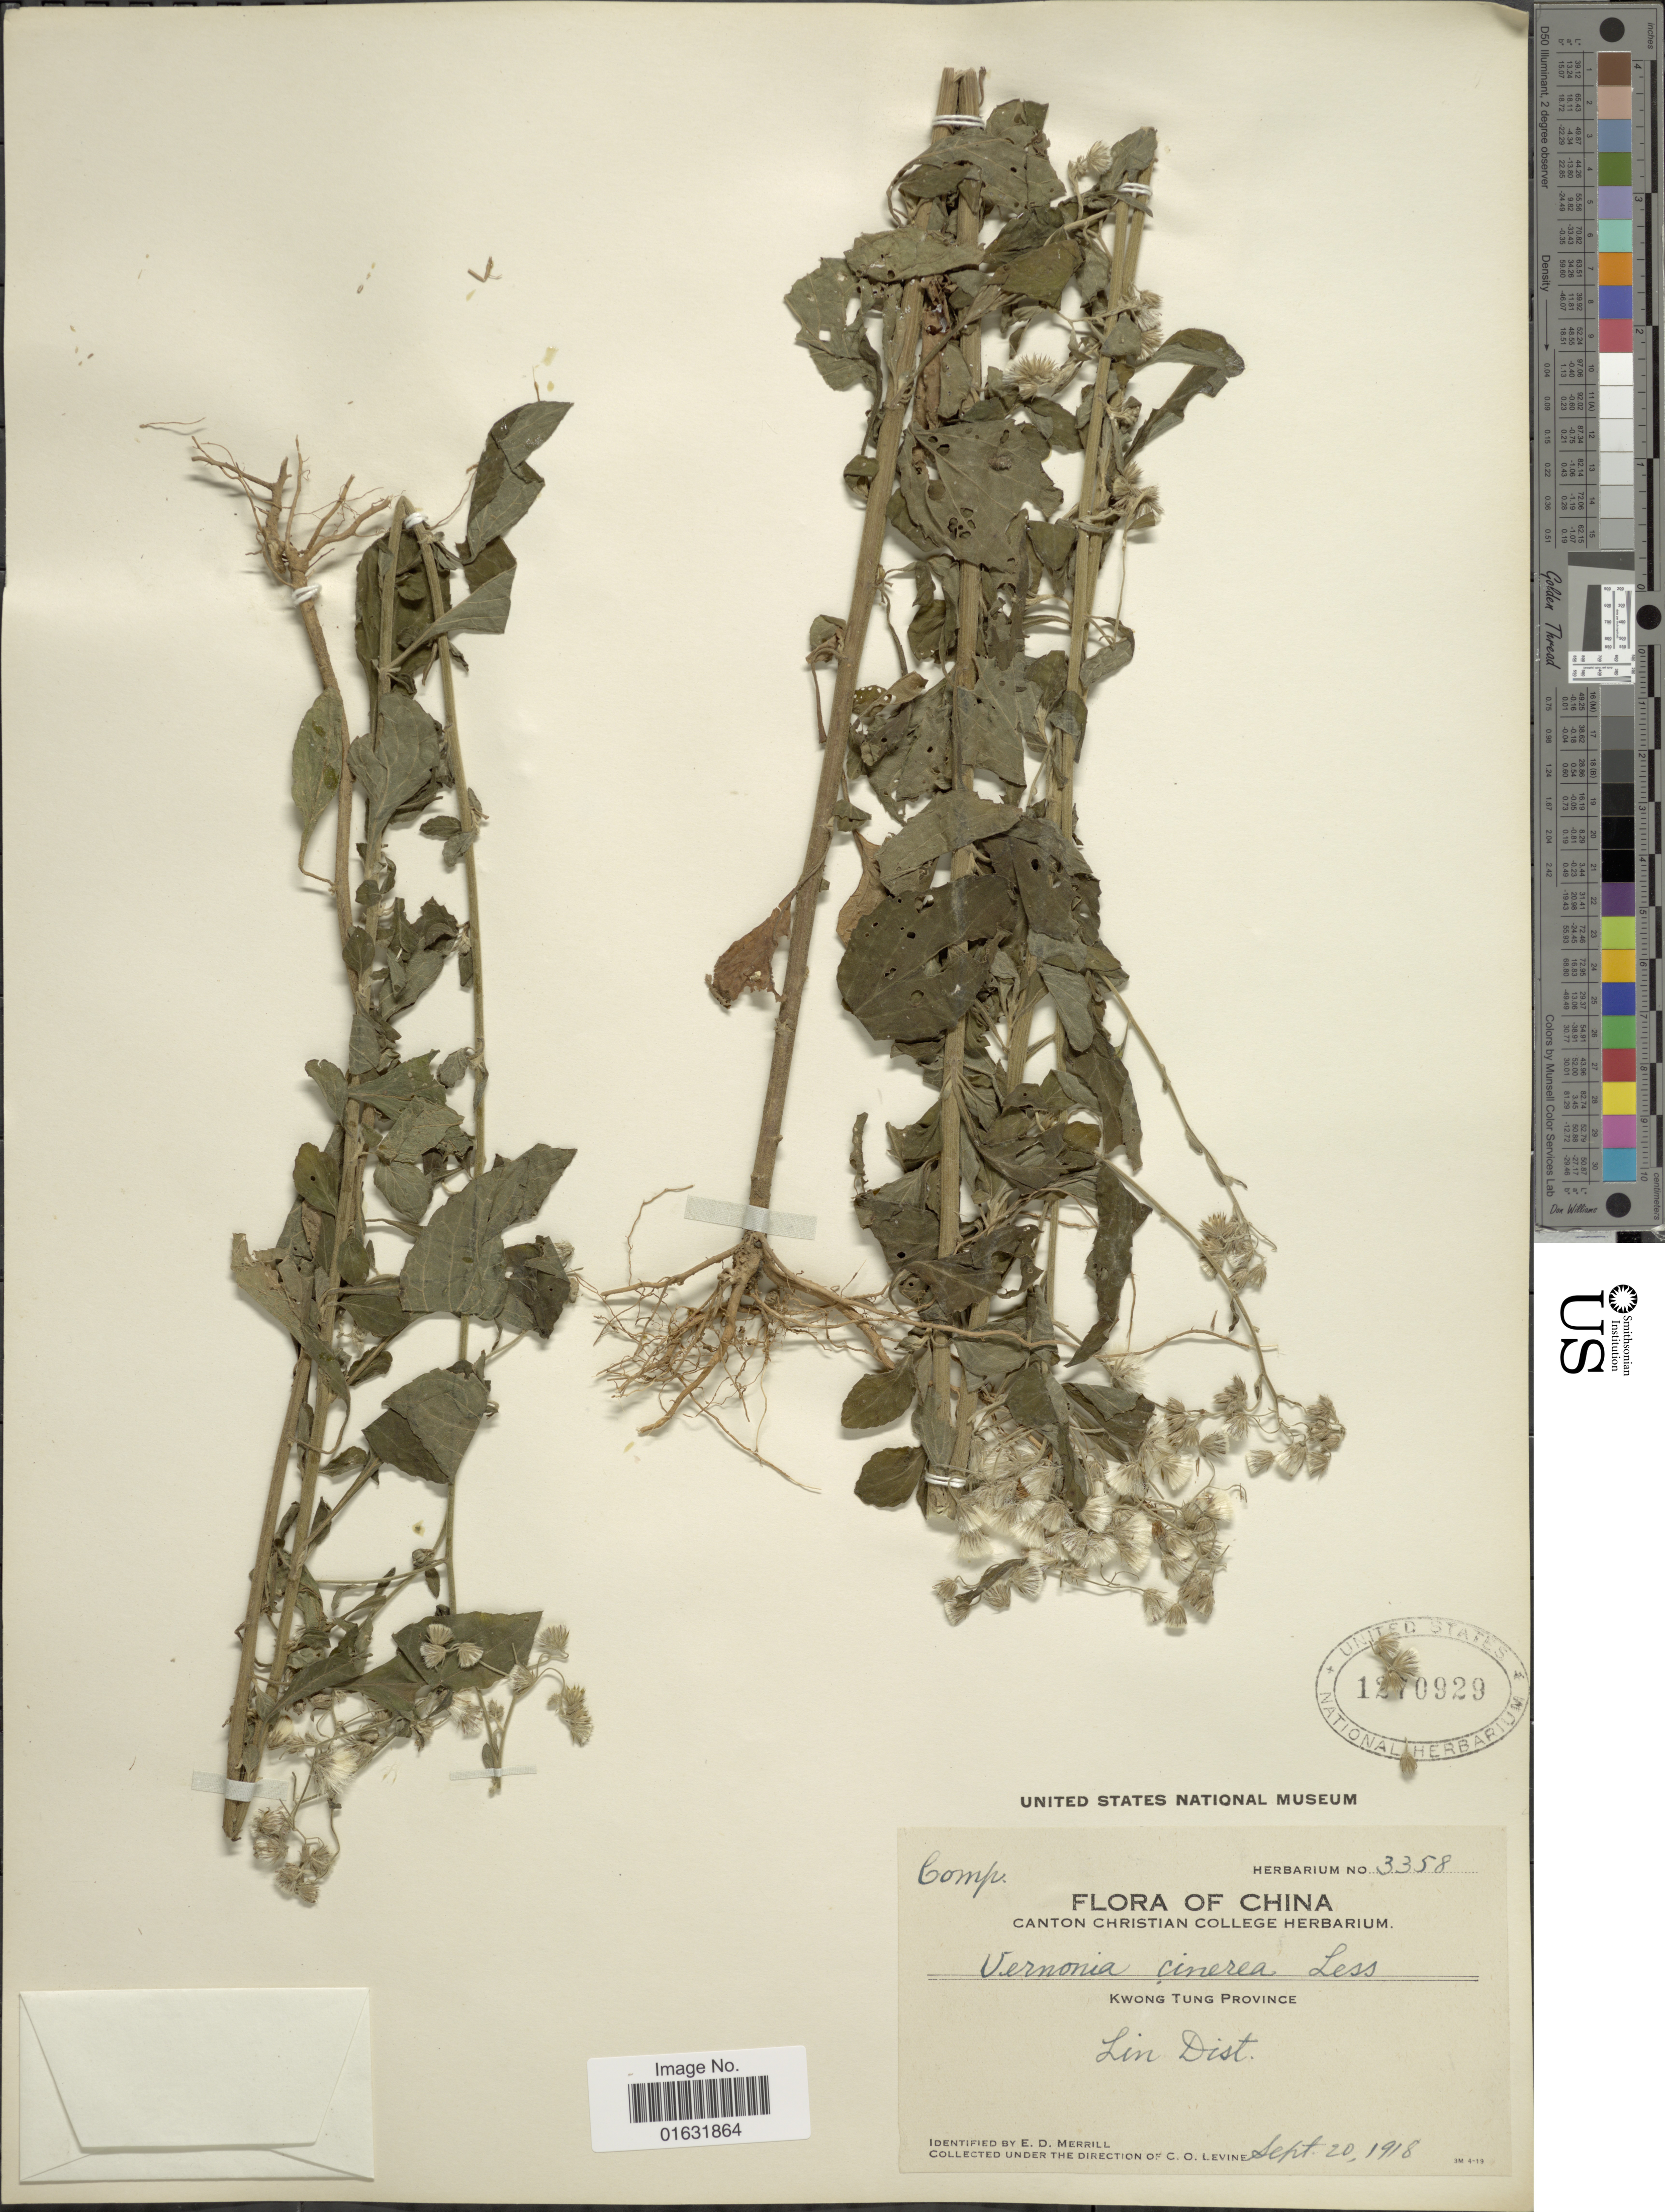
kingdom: Plantae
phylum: Tracheophyta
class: Magnoliopsida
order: Asterales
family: Asteraceae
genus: Cyanthillium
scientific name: Cyanthillium cinereum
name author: (L.) H. Rob.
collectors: C. O. Levine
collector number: Herbarium 3358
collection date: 1918-09-20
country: China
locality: Kwong Tung Province, Lin Dist.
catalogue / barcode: US 1270929